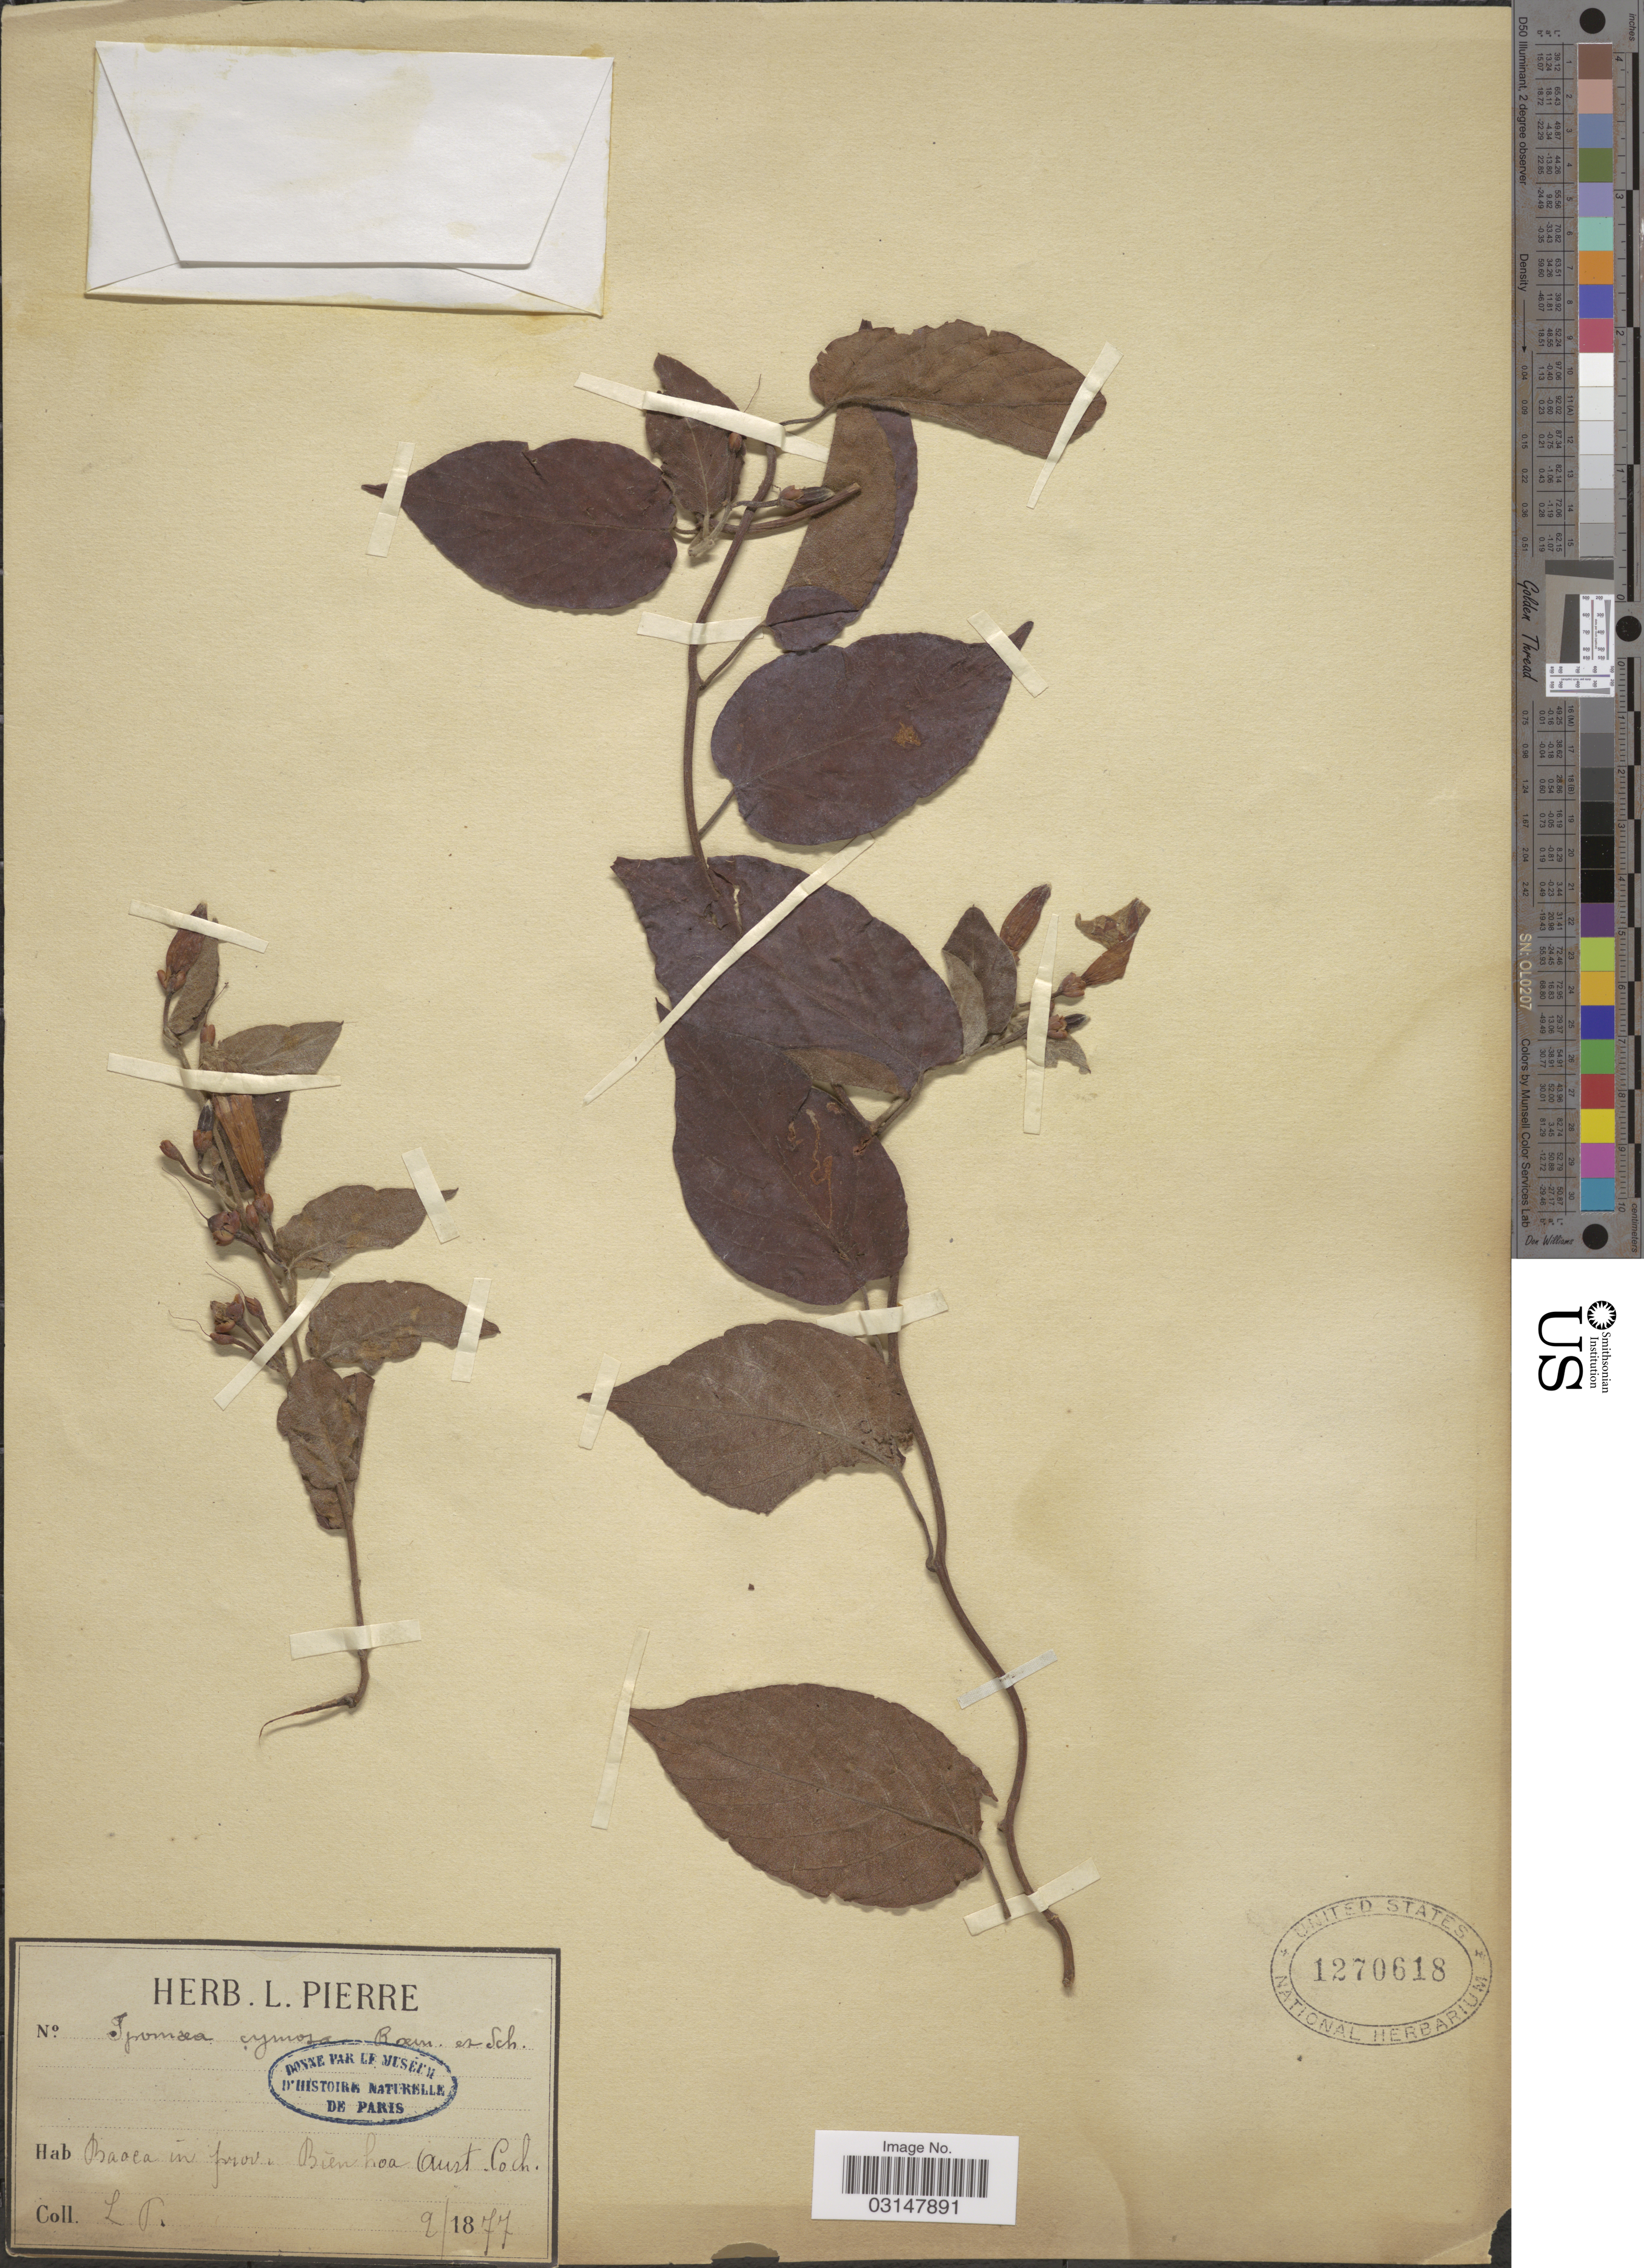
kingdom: Plantae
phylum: Tracheophyta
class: Magnoliopsida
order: Solanales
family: Convolvulaceae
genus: Camonea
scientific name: Camonea pilosa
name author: (Houtt.) A. R. Simões & Staples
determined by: Strong, Mark T., (BOT), Smithsonian Institution - National Museum of Natural History (UNITED STATES)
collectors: L. Pierre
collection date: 1877-02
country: Vietnam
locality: Baoca in prov. Bien hoa Aust. Coch.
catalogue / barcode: US 1270618